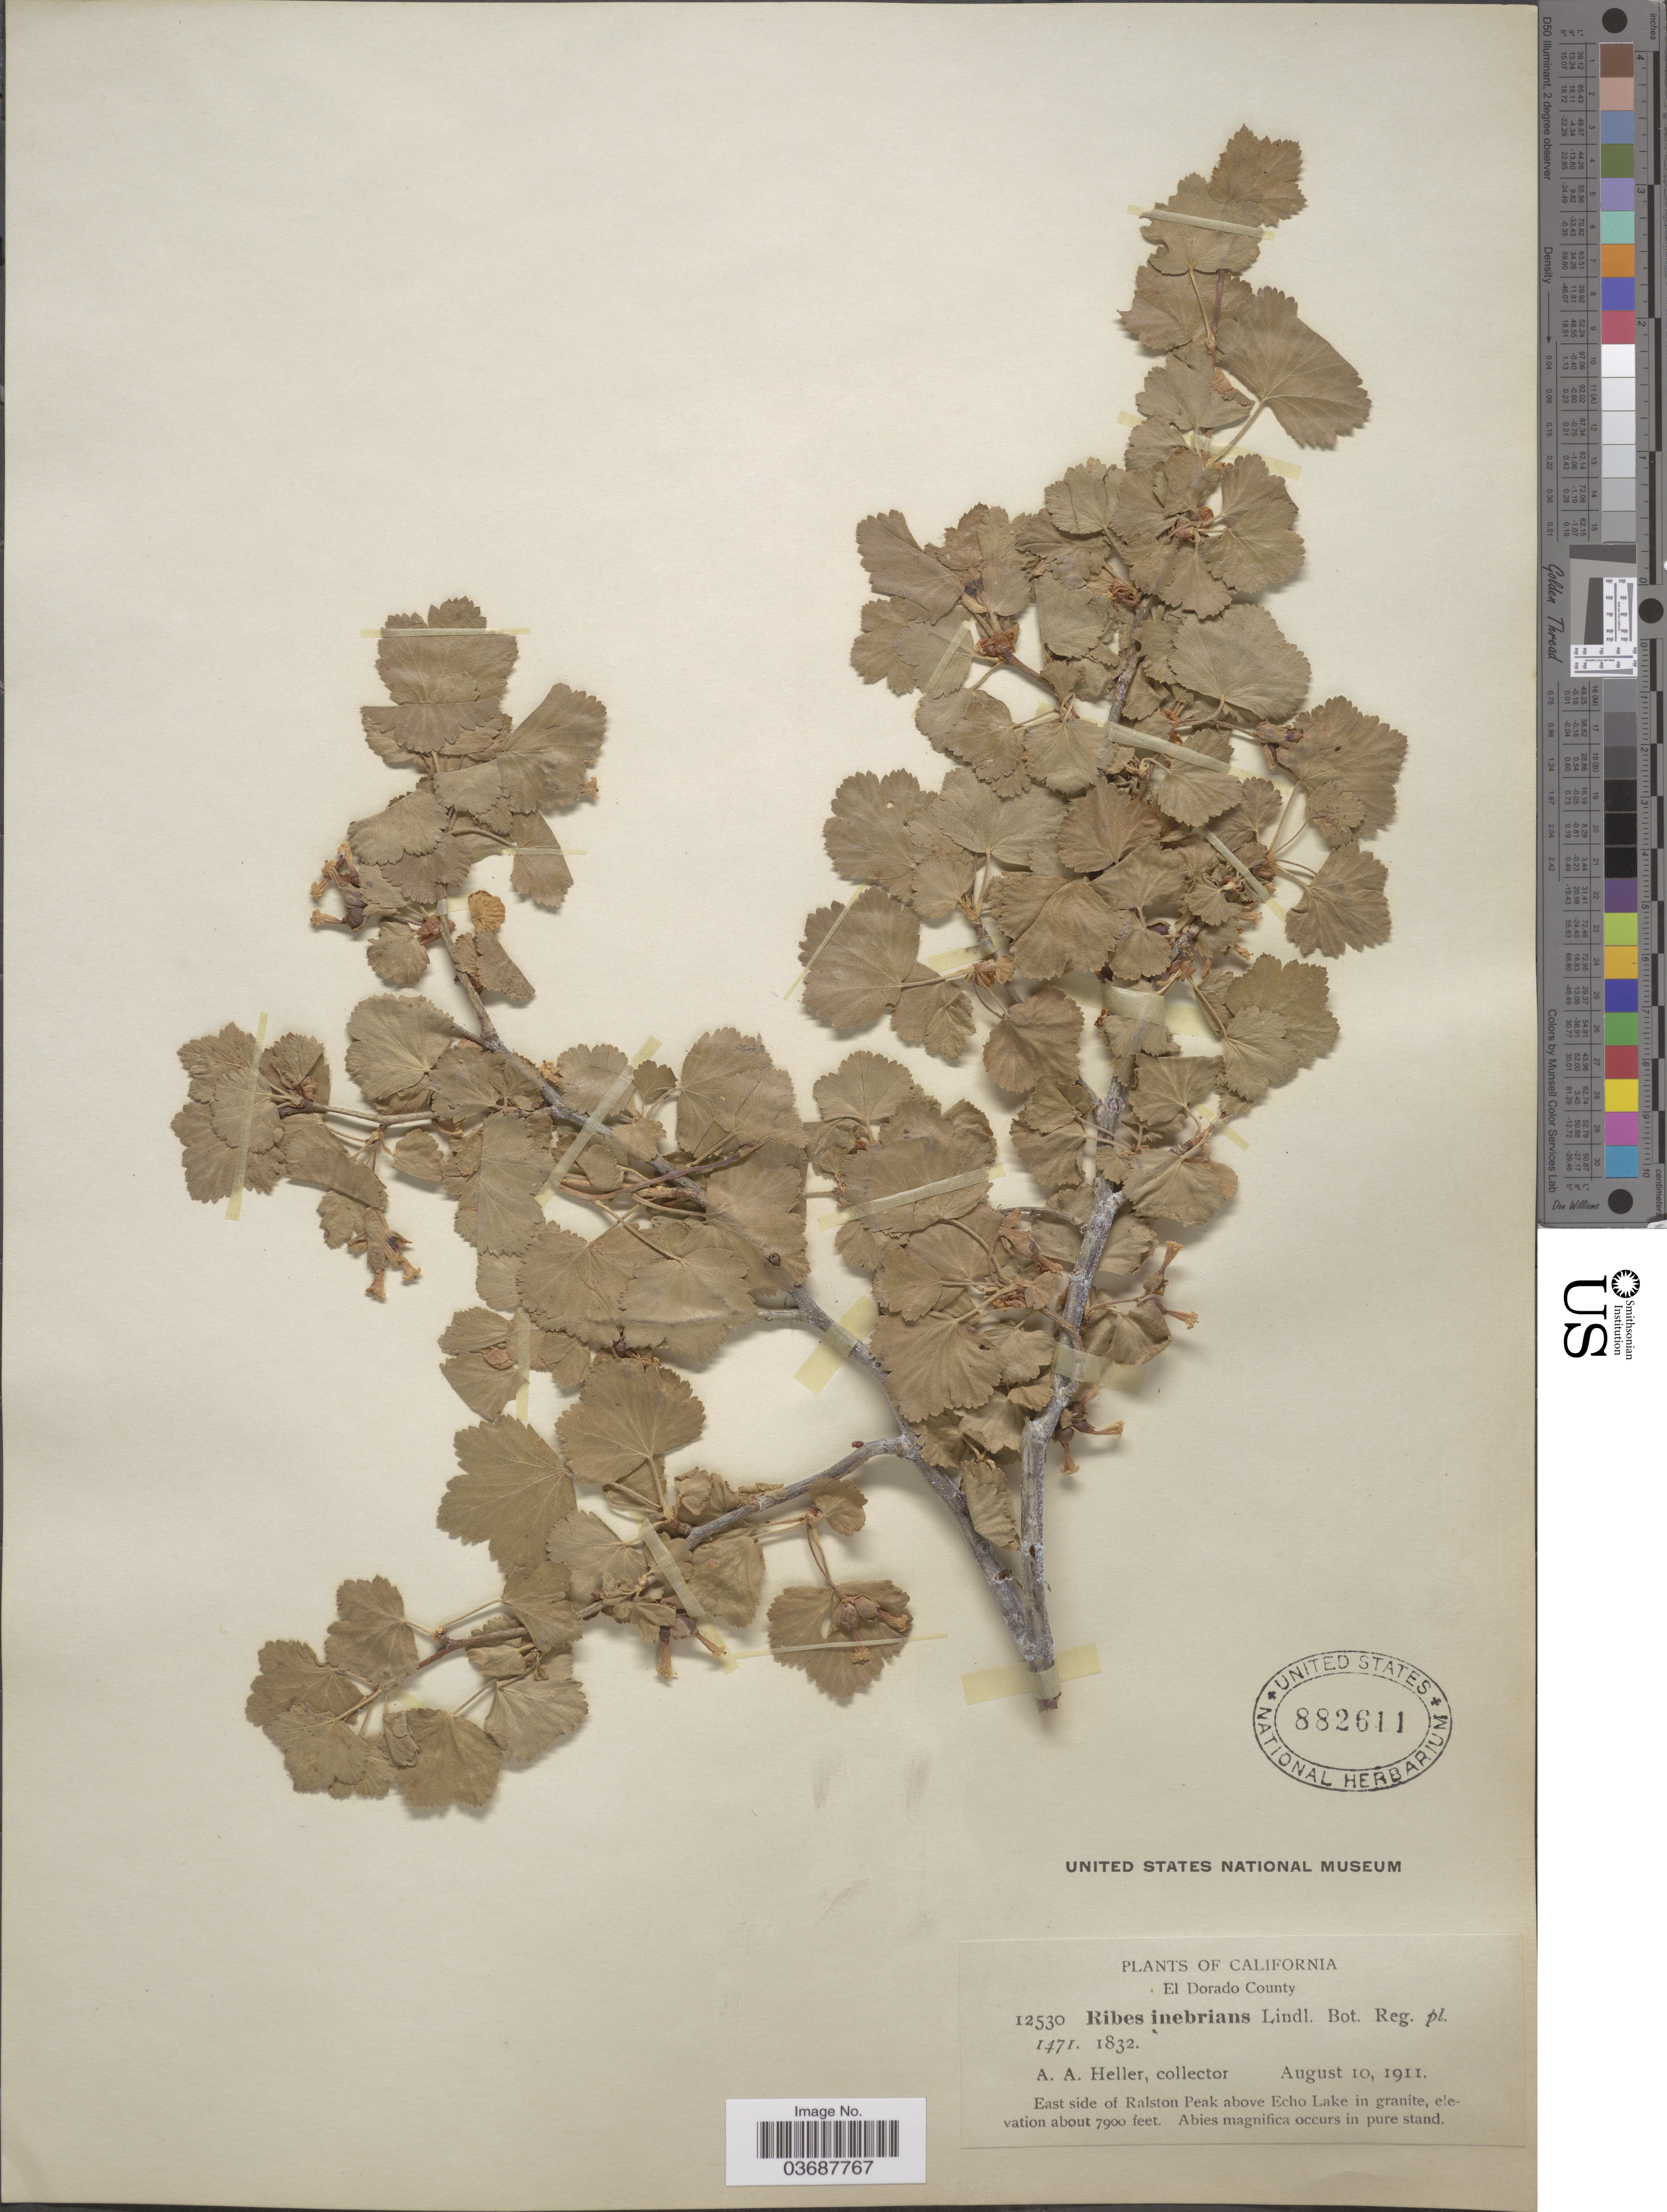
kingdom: Plantae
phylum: Tracheophyta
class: Magnoliopsida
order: Saxifragales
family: Grossulariaceae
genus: Ribes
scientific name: Ribes inebrians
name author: Lindl.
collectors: A. A. Heller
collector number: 12530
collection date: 1911-08-10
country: United States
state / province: California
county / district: El Dorado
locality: El Dorado County. East side of Ralston Peak above Echo Lake in granite.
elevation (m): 2408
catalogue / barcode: US 882611